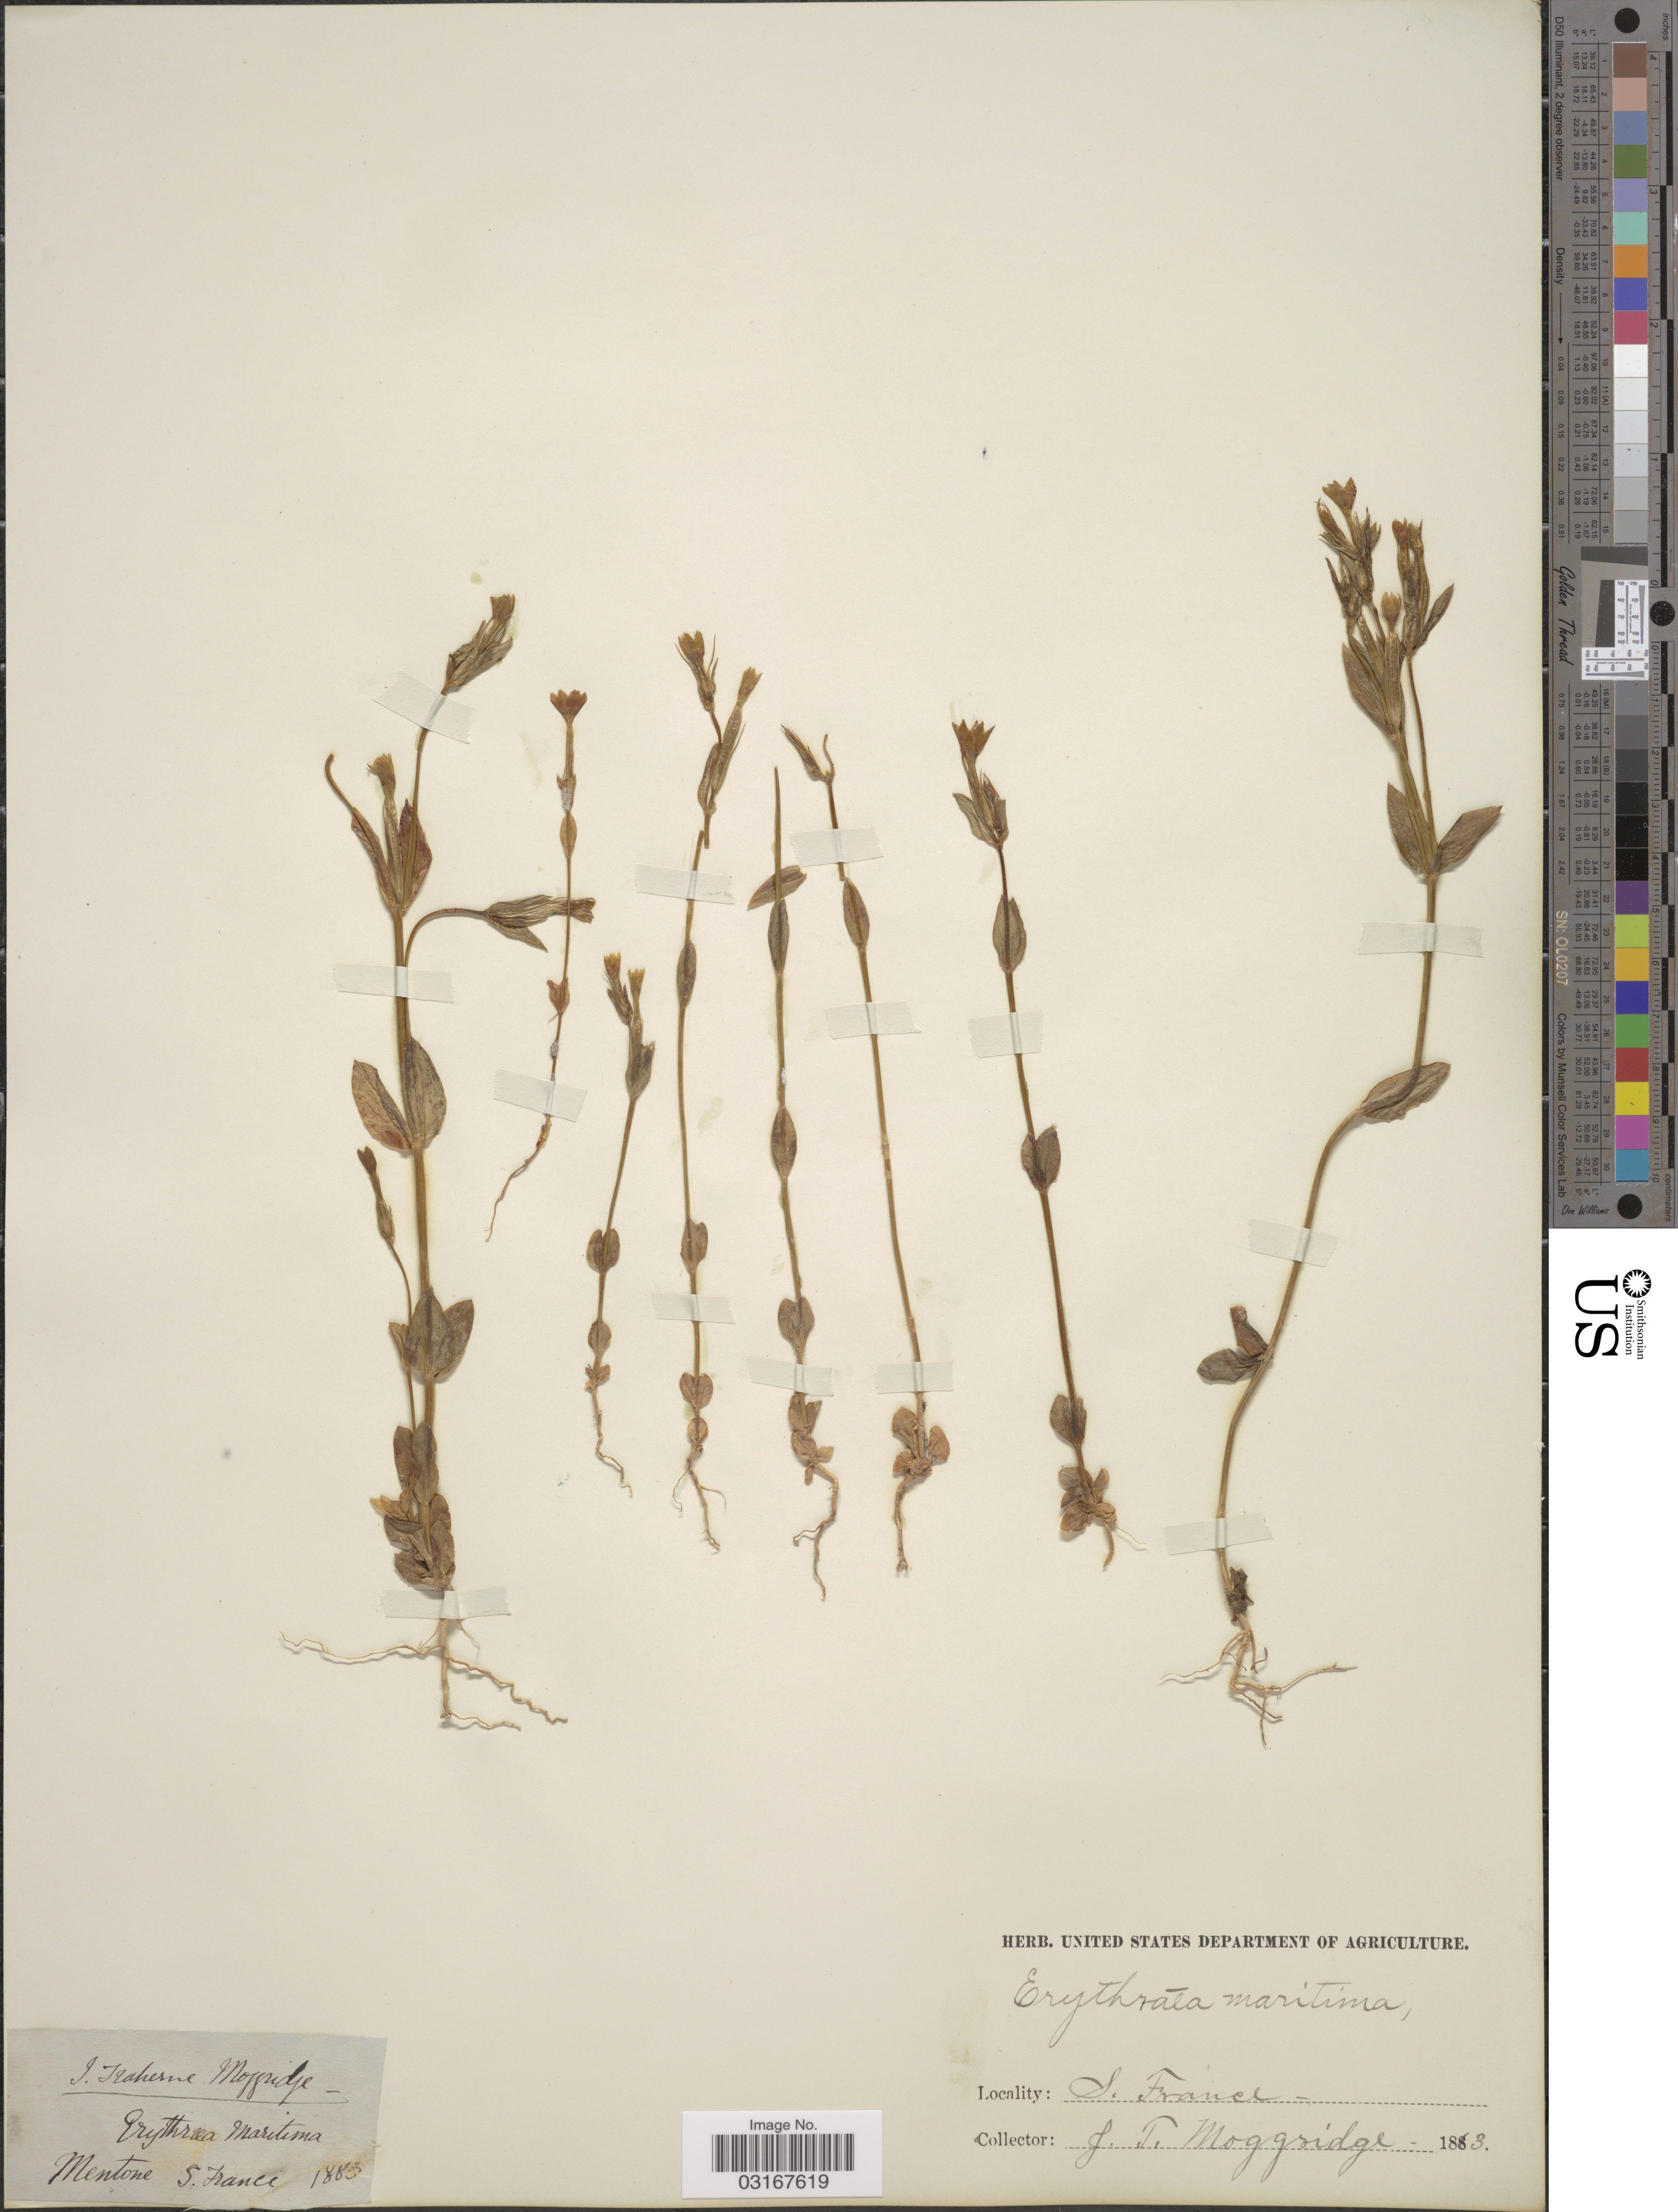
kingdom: Plantae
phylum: Tracheophyta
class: Magnoliopsida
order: Gentianales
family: Gentianaceae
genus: Centaurium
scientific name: Centaurium maritimum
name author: (L.) Fritsch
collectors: J. T. Moggridge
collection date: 1863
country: France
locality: S. France. Mentone.